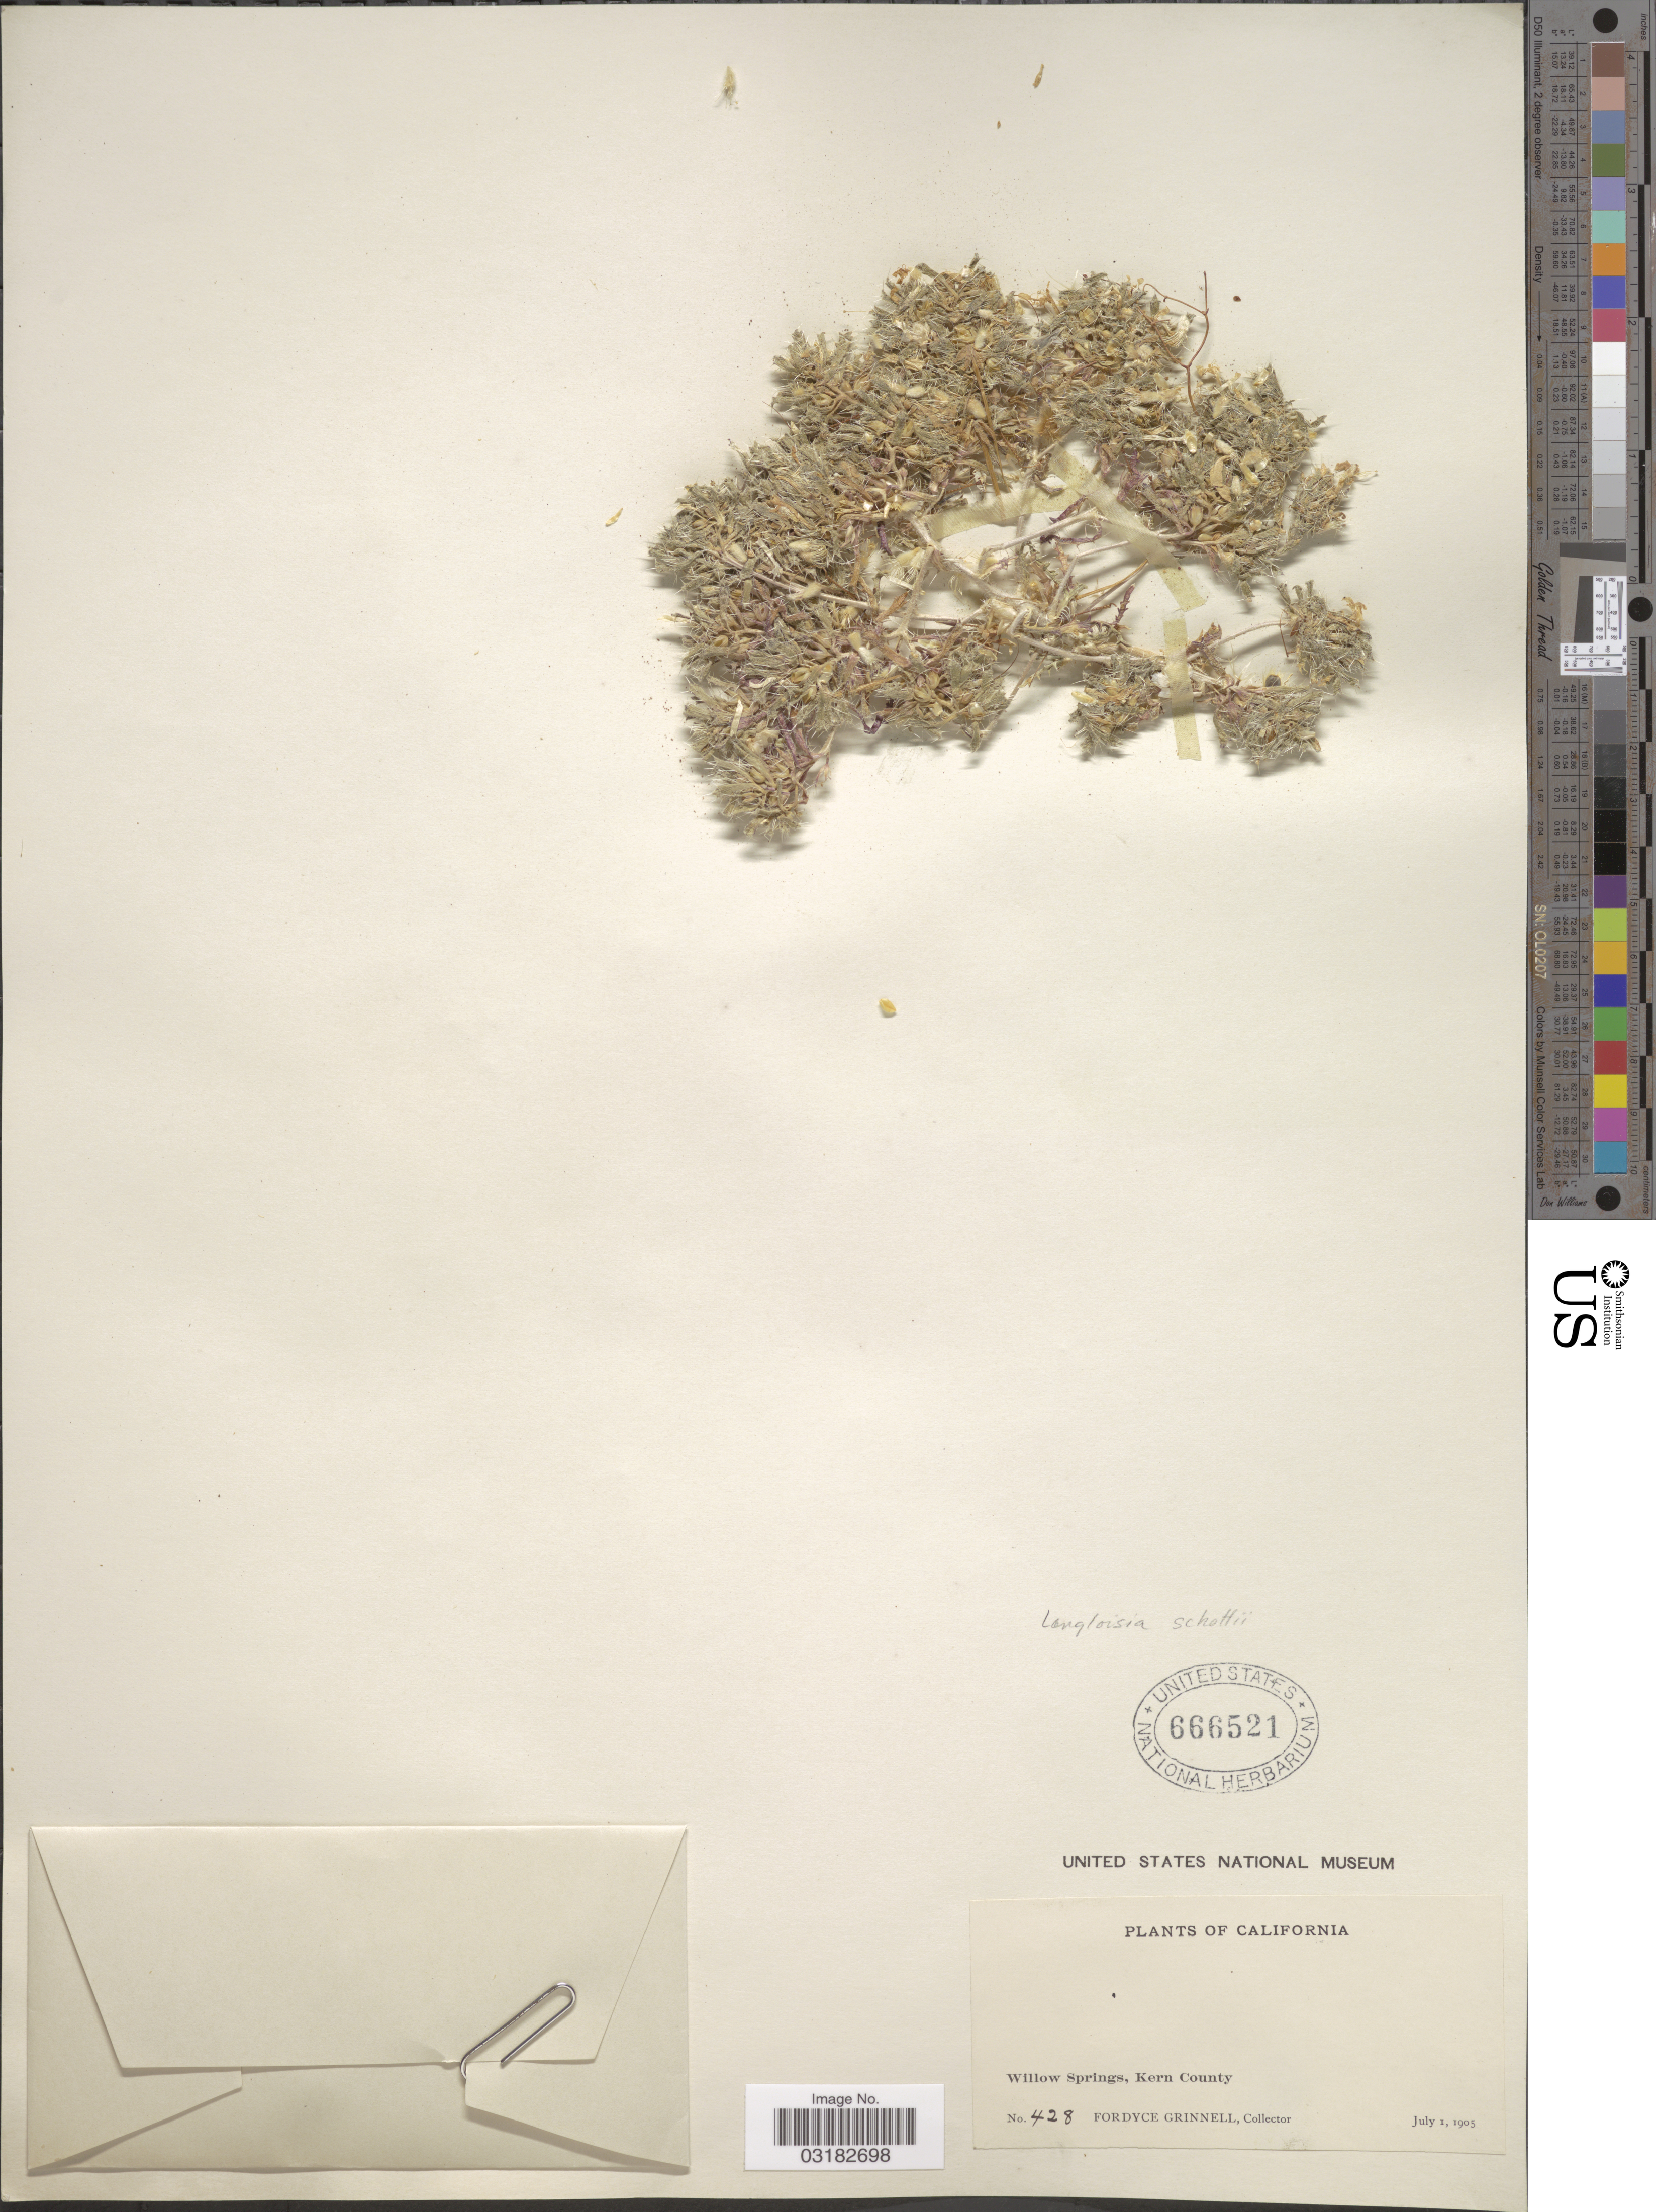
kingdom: Plantae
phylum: Tracheophyta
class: Magnoliopsida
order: Ericales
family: Polemoniaceae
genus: Loeseliastrum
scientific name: Loeseliastrum schottii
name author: (Torr.) Timbrook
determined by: Strong, Mark T., (BOT), Smithsonian Institution - National Museum of Natural History (UNITED STATES)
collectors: F. Grinnell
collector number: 428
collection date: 1905-07-01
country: United States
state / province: California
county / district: Kern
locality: Willow Springs, Kern County.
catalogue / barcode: US 666521